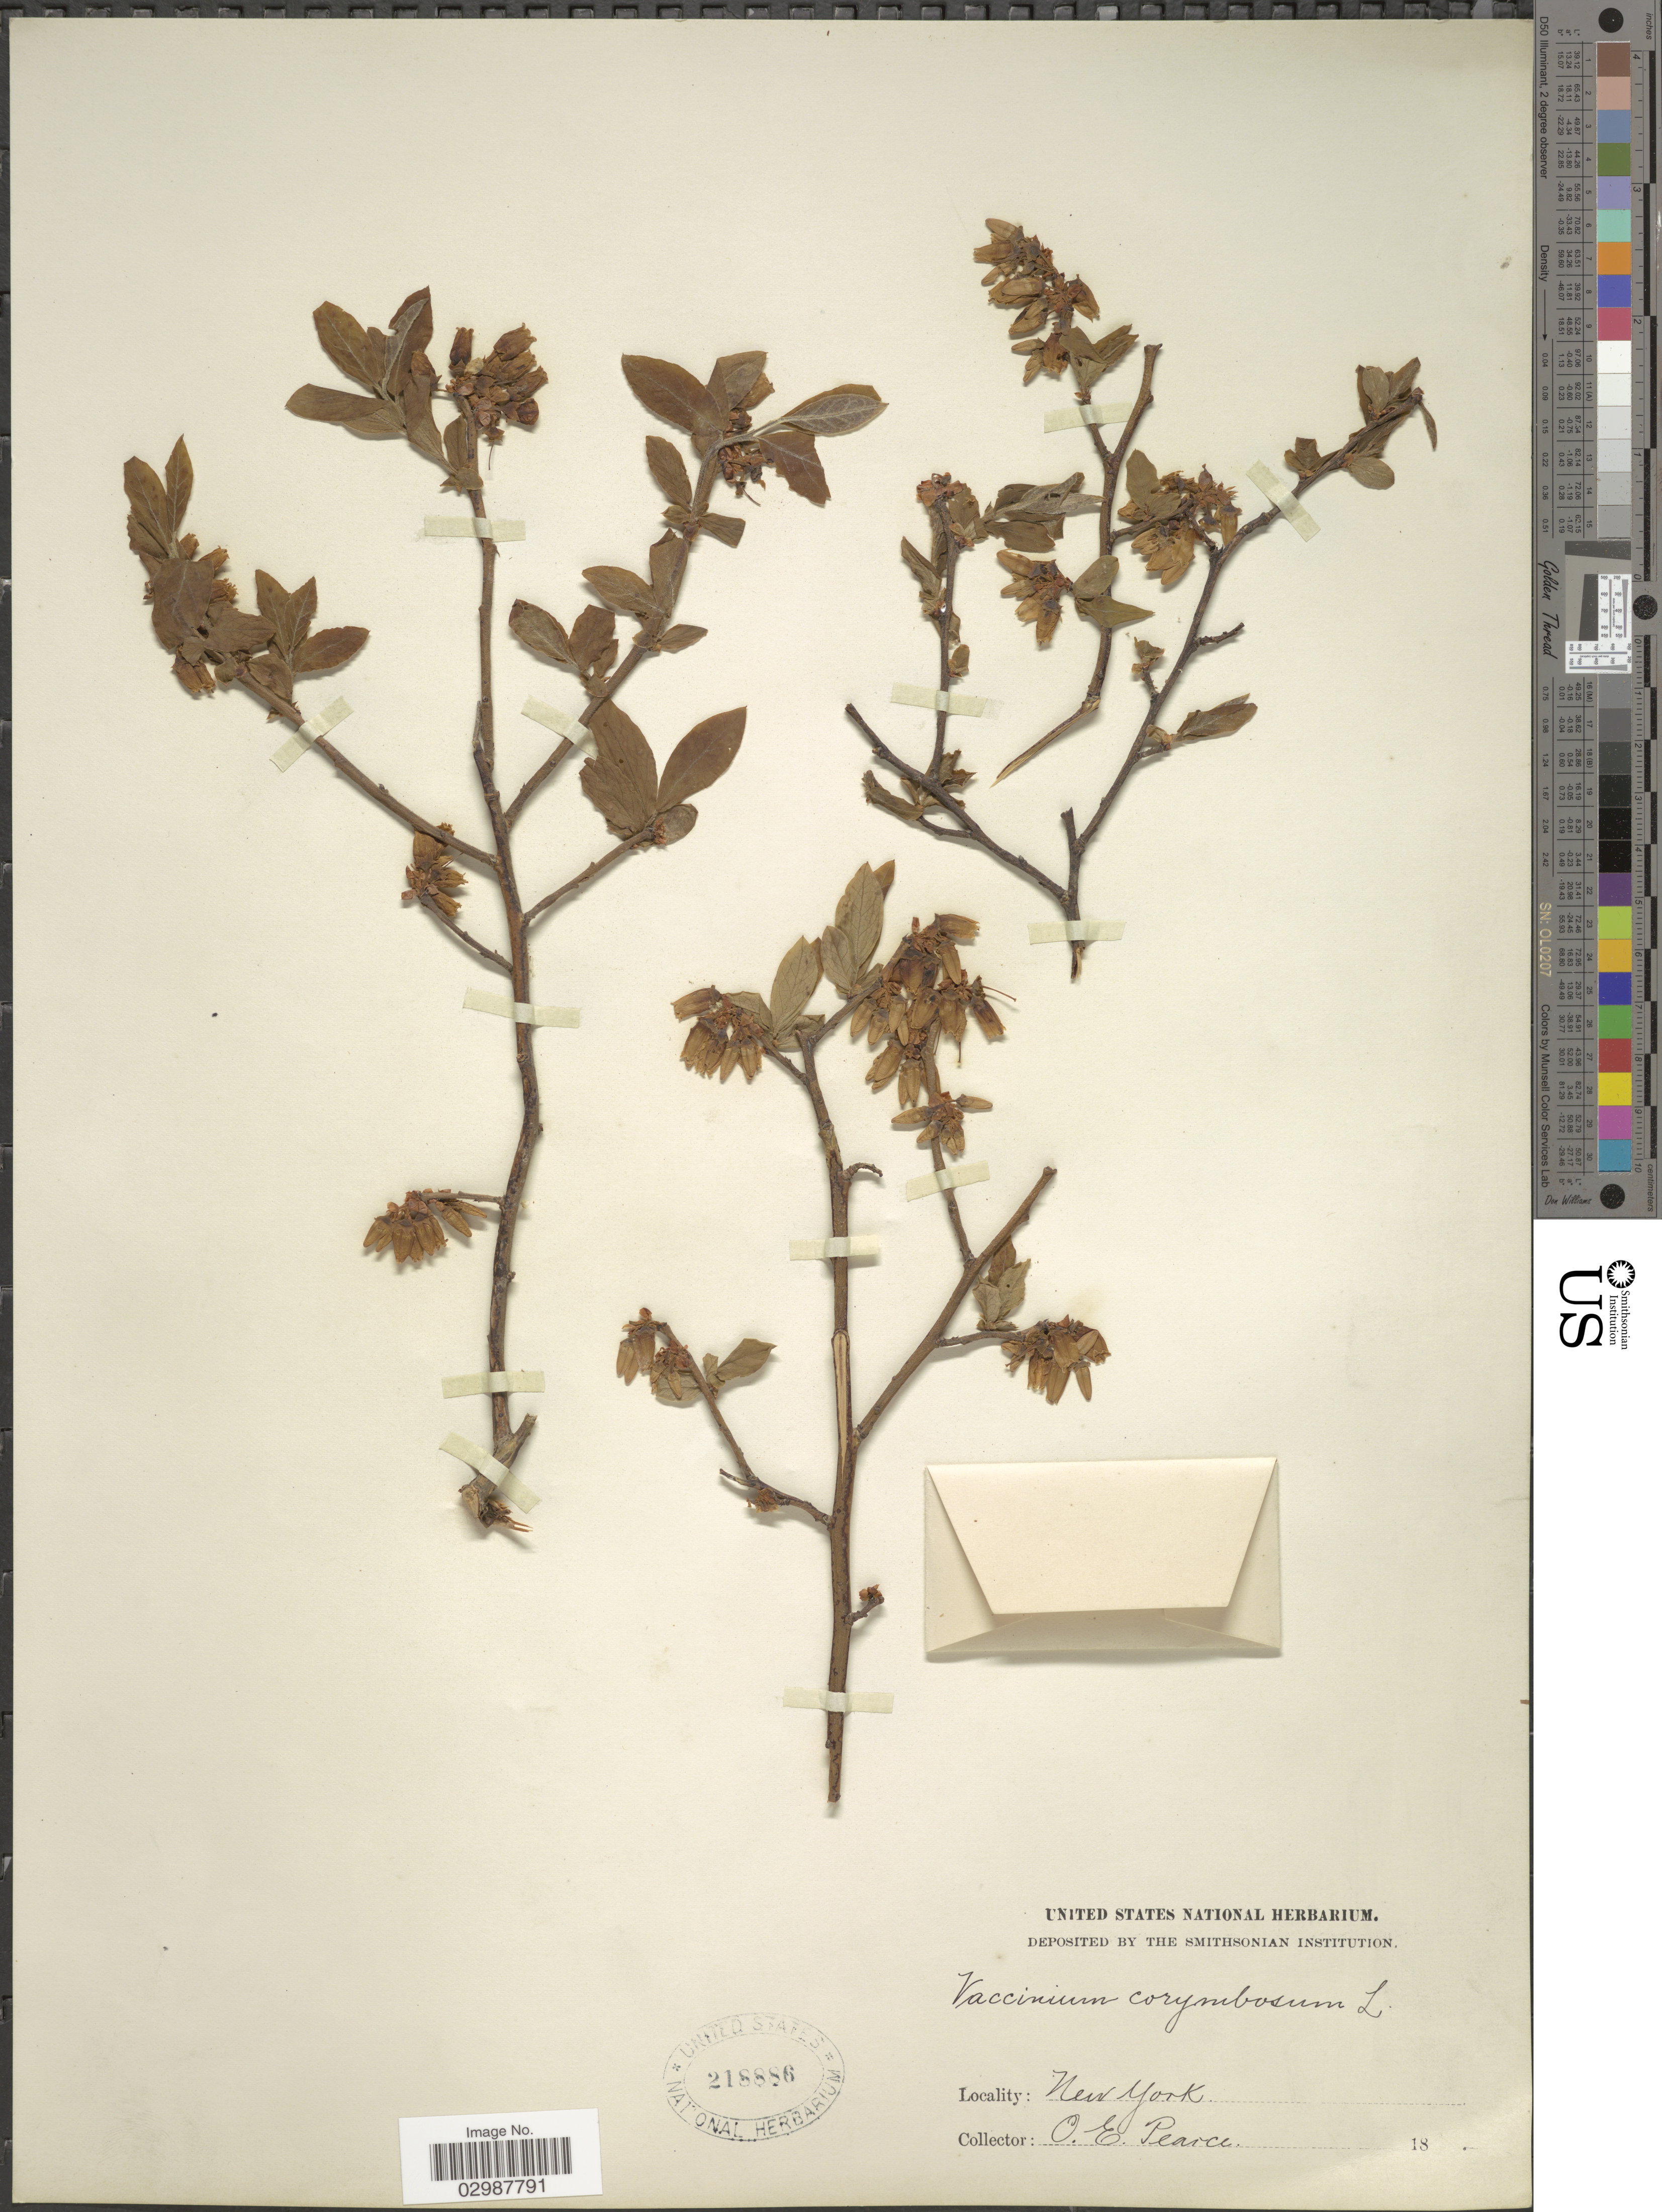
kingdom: Plantae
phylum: Tracheophyta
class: Magnoliopsida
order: Ericales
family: Ericaceae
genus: Vaccinium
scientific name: Vaccinium corymbosum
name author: L.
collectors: O. E. Pearce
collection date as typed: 18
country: United States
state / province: New York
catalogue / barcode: US 218886